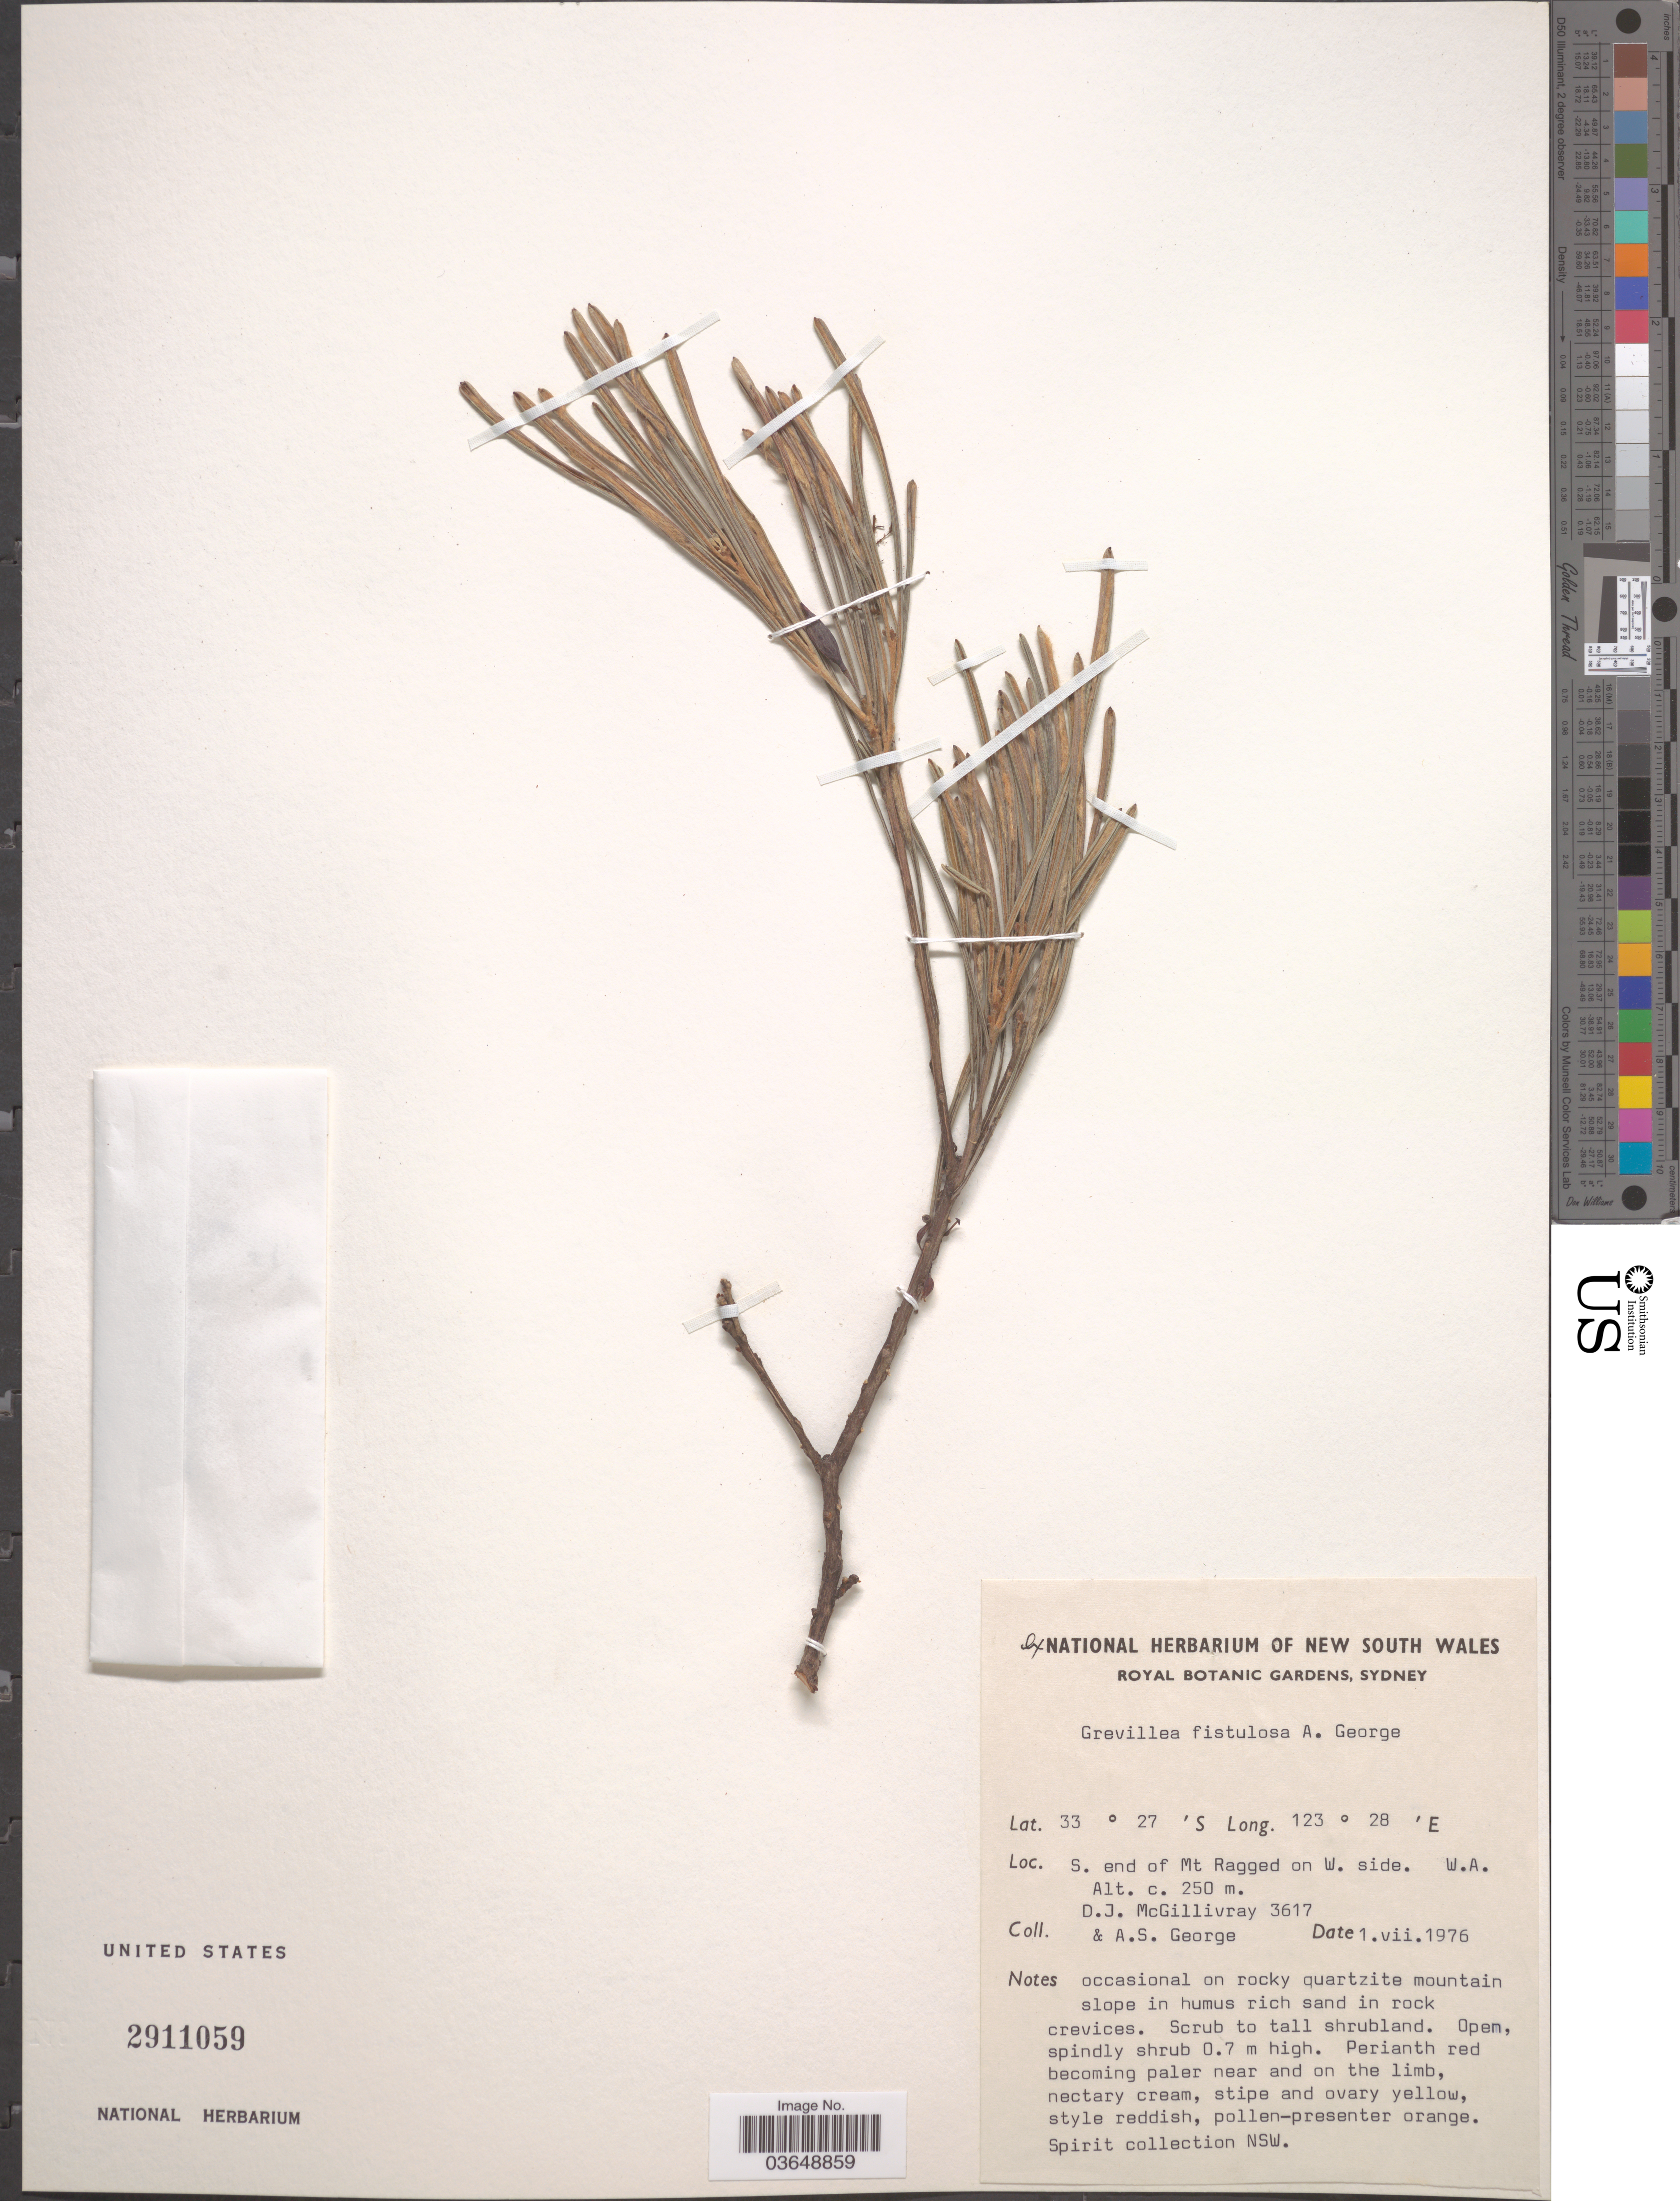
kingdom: Plantae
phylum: Tracheophyta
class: Magnoliopsida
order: Proteales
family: Proteaceae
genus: Grevillea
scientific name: Grevillea fistulosa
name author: A.S. George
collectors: D. J. McGillivray & A. S. George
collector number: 3617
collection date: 1976-07-01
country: Australia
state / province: Western Australia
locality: S. end of Mt Ragged on W. side.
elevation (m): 250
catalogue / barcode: US 2911059